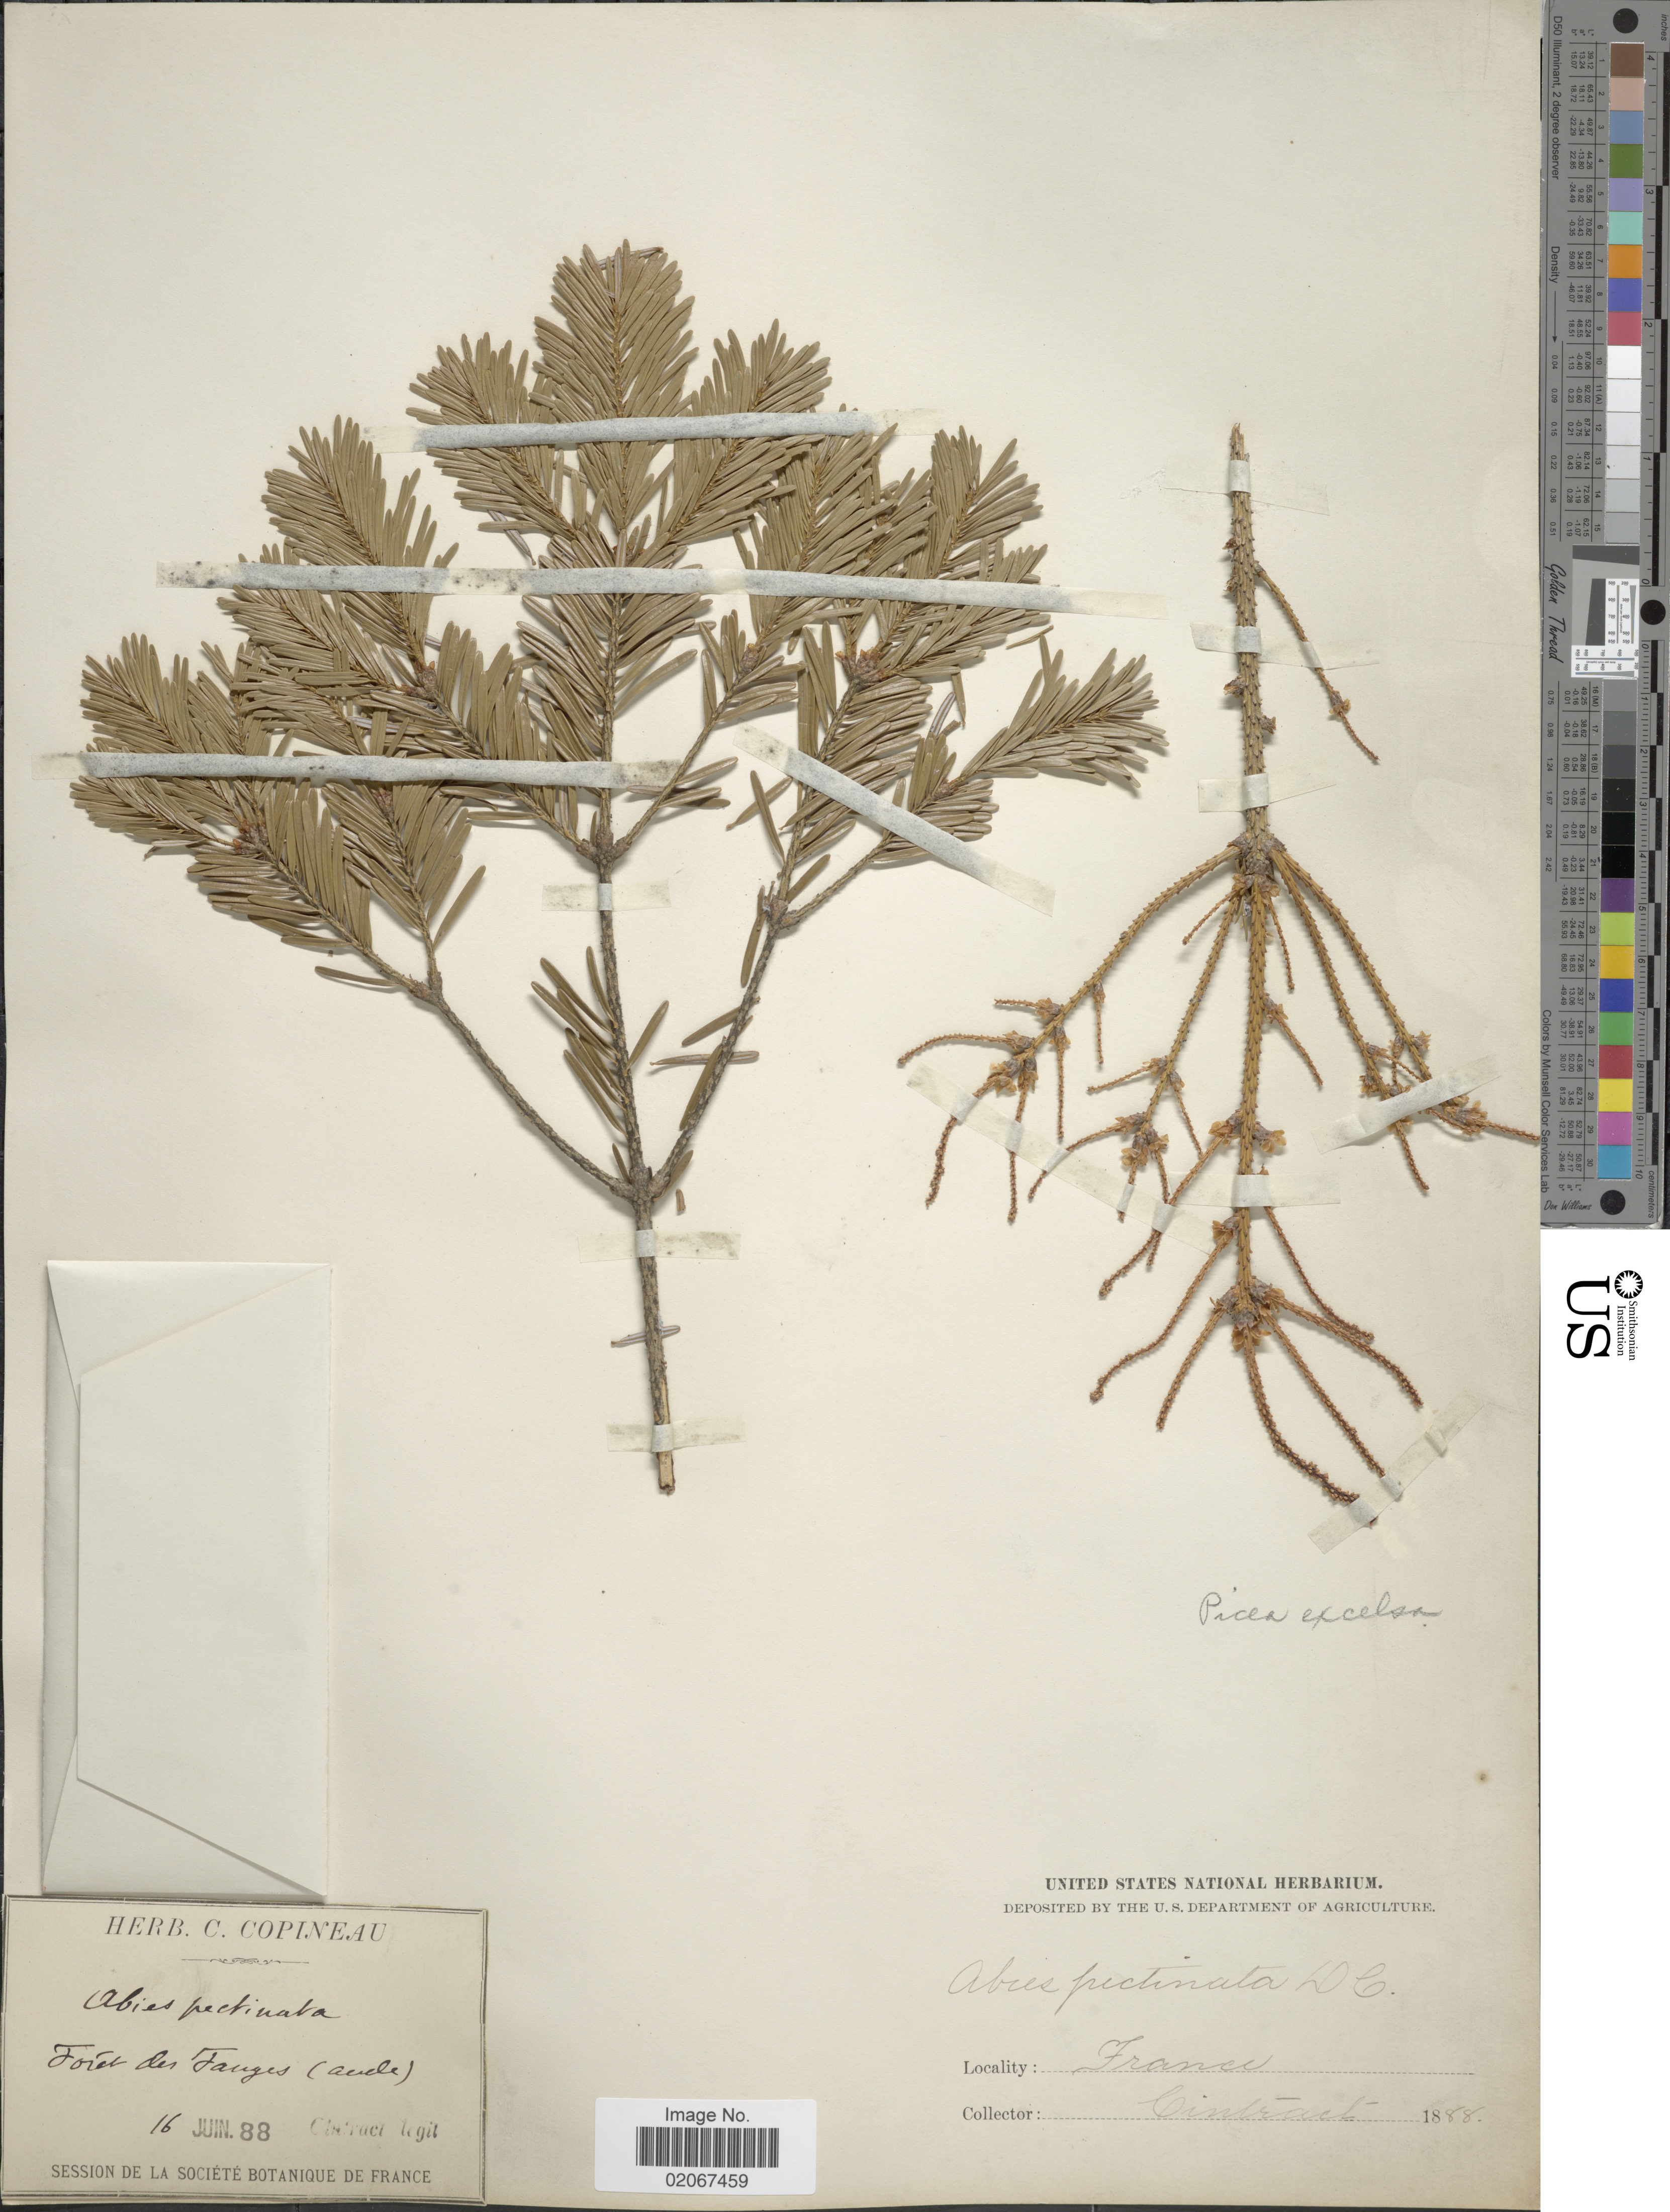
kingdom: Plantae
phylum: Tracheophyta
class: Pinopsida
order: Pinales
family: Pinaceae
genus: Abies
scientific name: Abies pectinata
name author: (Lam.) DC.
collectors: C. Copineau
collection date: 1888-06-16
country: France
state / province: Occitanie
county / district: Aude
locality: Forêt des Fanges (Aude)